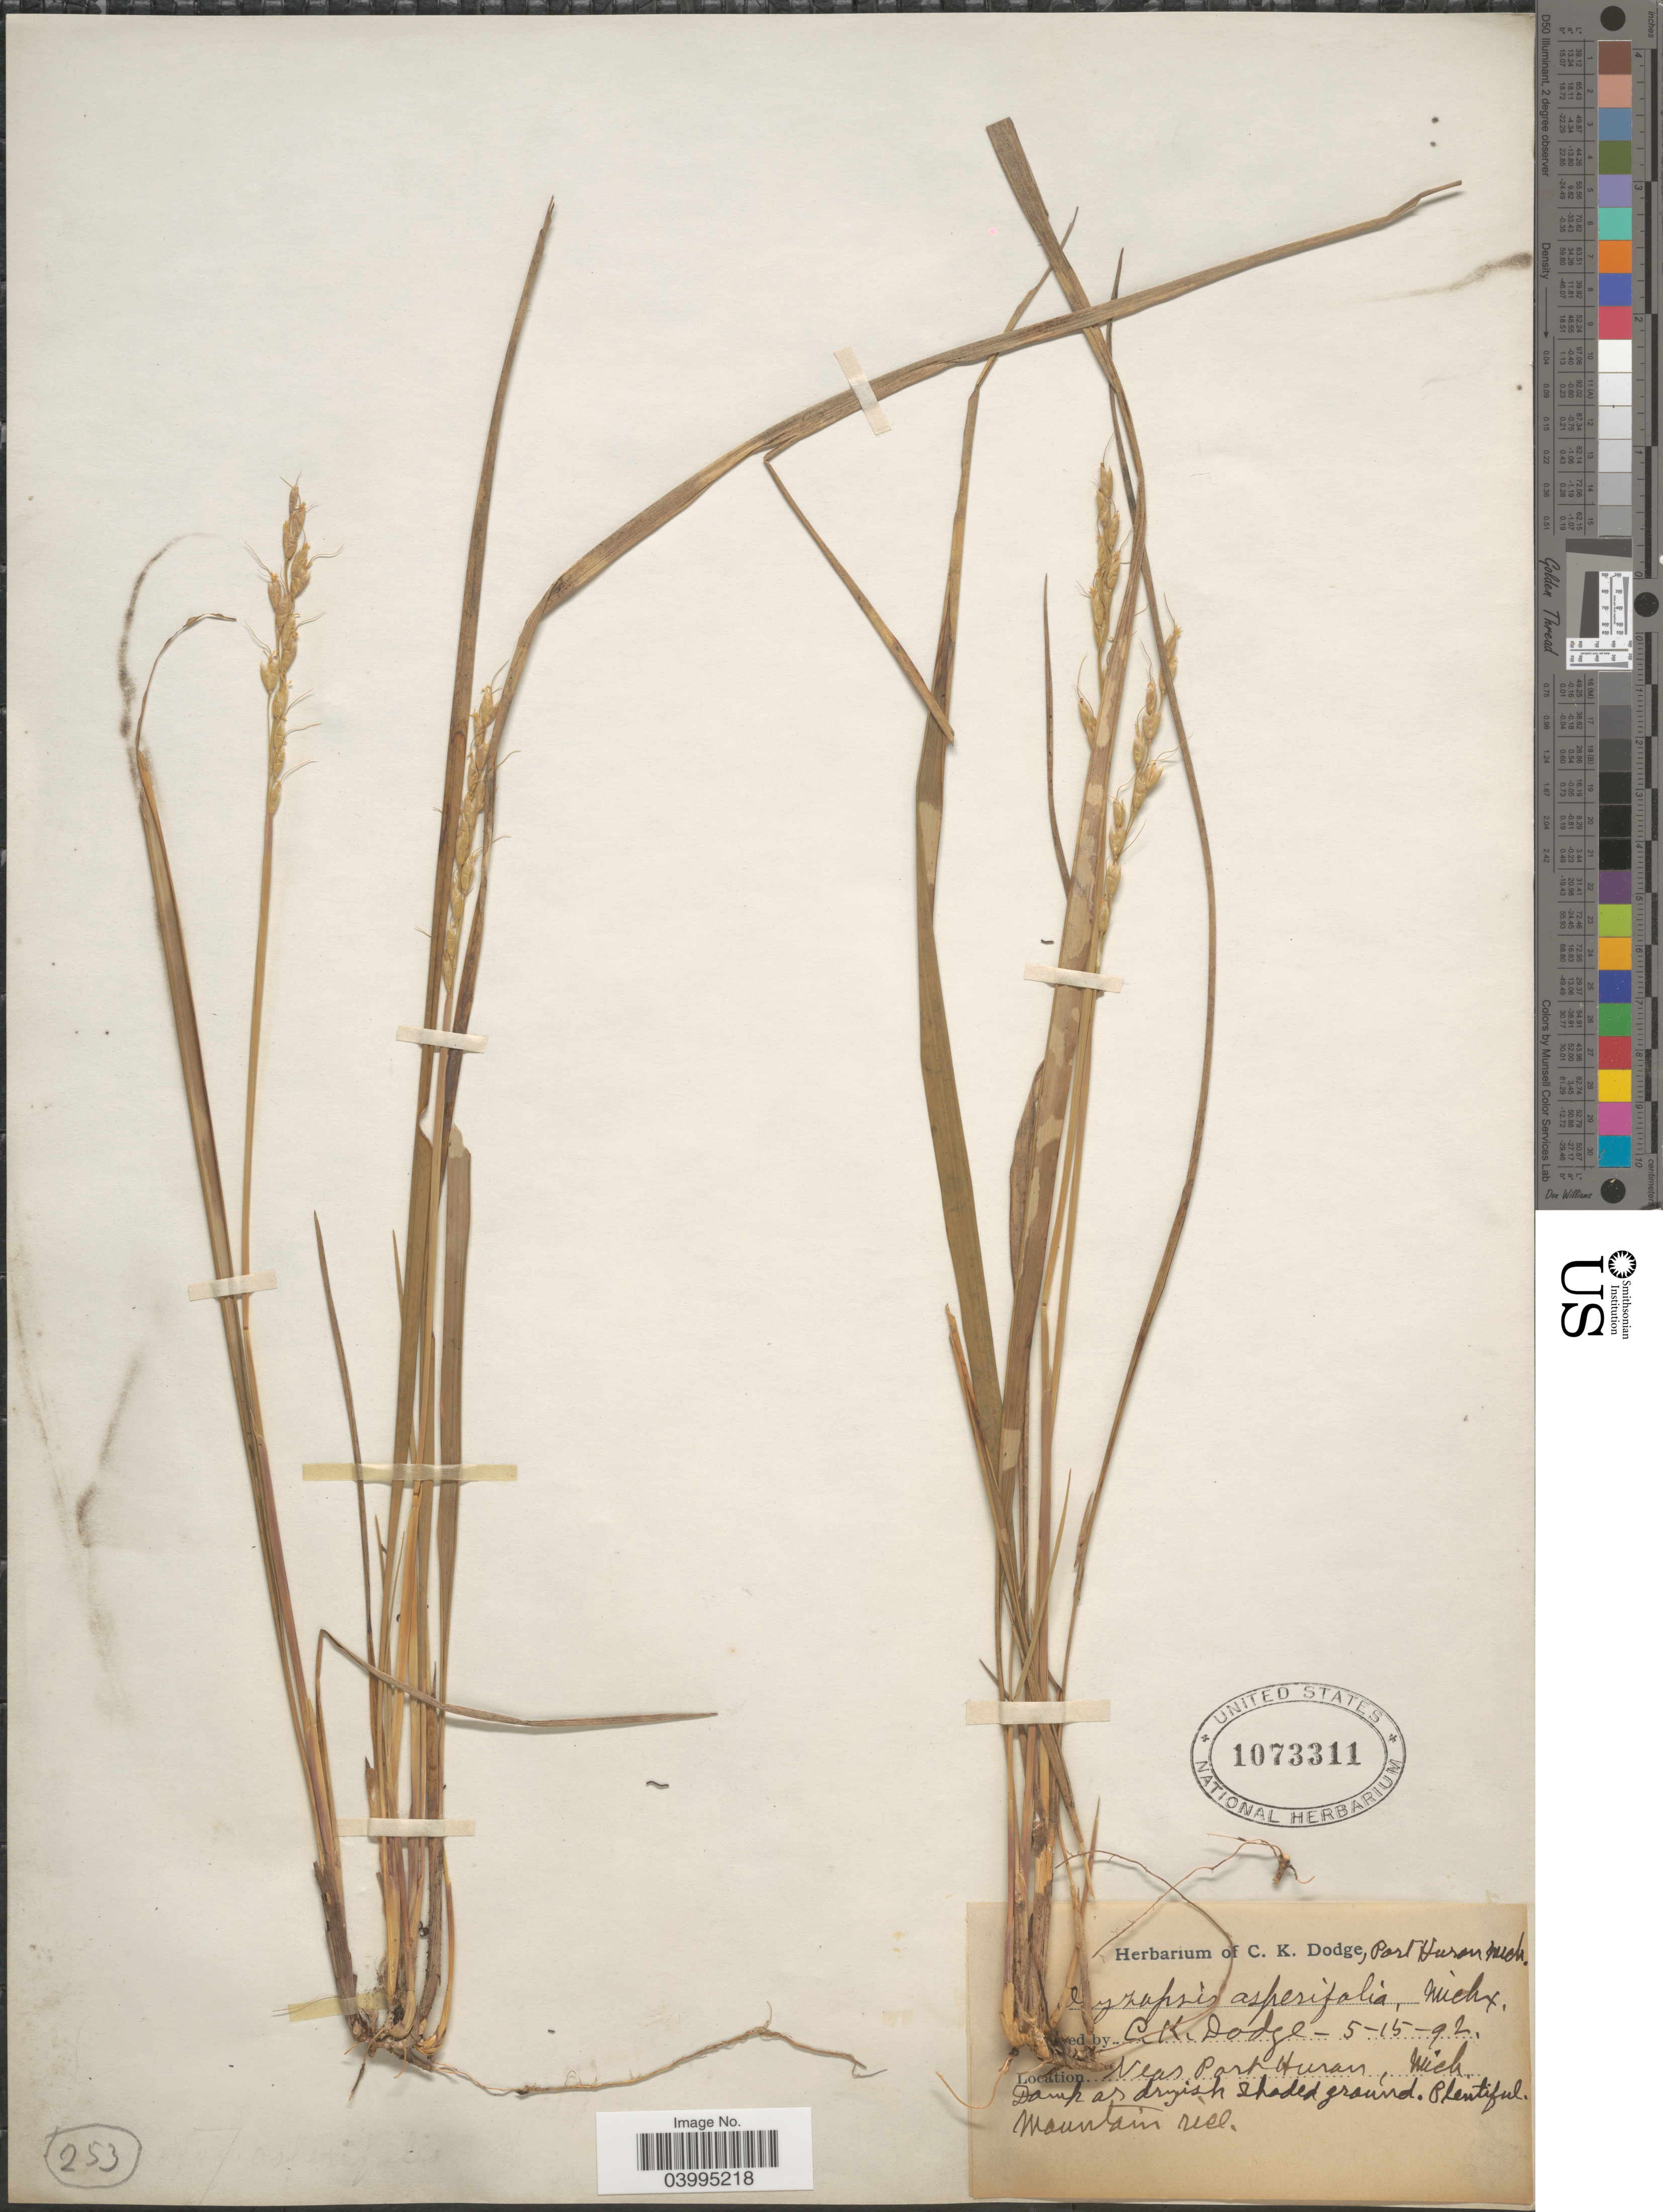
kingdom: Plantae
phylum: Tracheophyta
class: Liliopsida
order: Poales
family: Poaceae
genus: Oryzopsis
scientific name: Oryzopsis asperifolia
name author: Michx.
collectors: C. Dodge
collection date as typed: Transcribed d/m/y: 15/5/92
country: United States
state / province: Michigan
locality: Near Port Huron.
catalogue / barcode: US 1073311